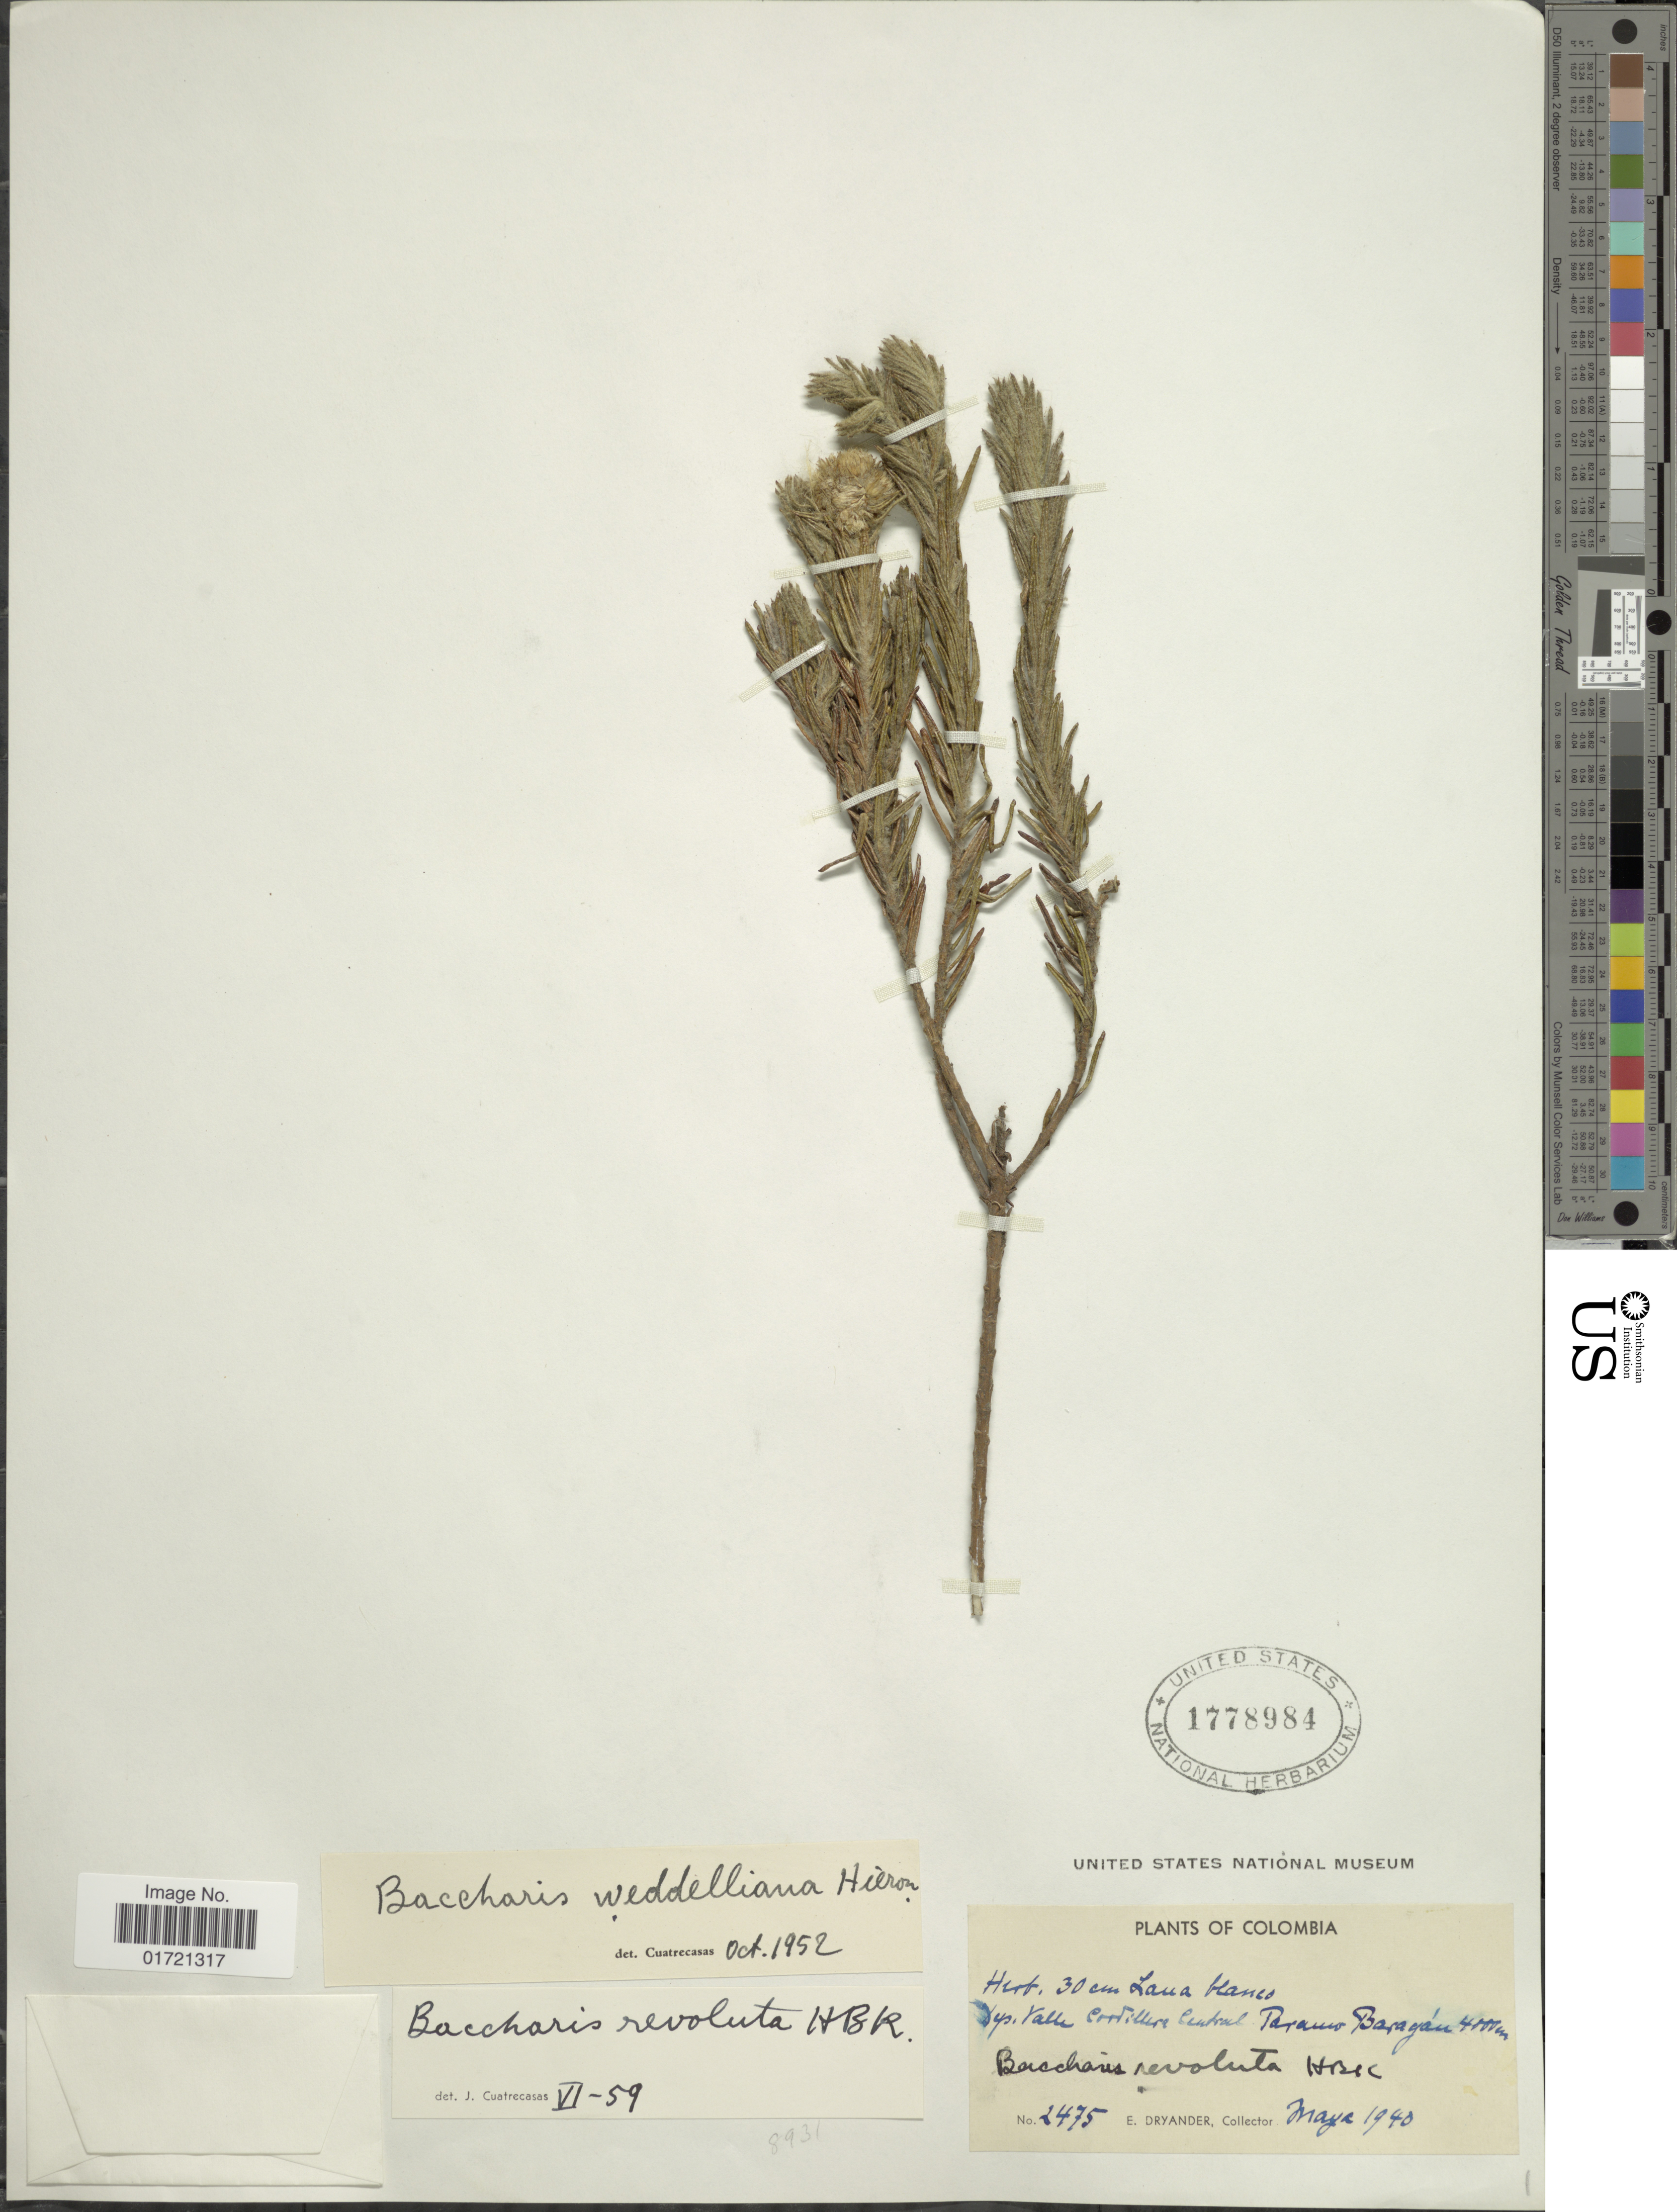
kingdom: Plantae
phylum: Tracheophyta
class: Magnoliopsida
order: Asterales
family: Asteraceae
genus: Baccharis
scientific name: Baccharis revoluta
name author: Kunth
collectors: E. Dryander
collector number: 2475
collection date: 1940-05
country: Colombia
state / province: Valle del Cauca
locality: Dep. Valle Cordillera Central, Paramo Baragán. [interpreted]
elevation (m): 4000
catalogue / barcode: US 1778984